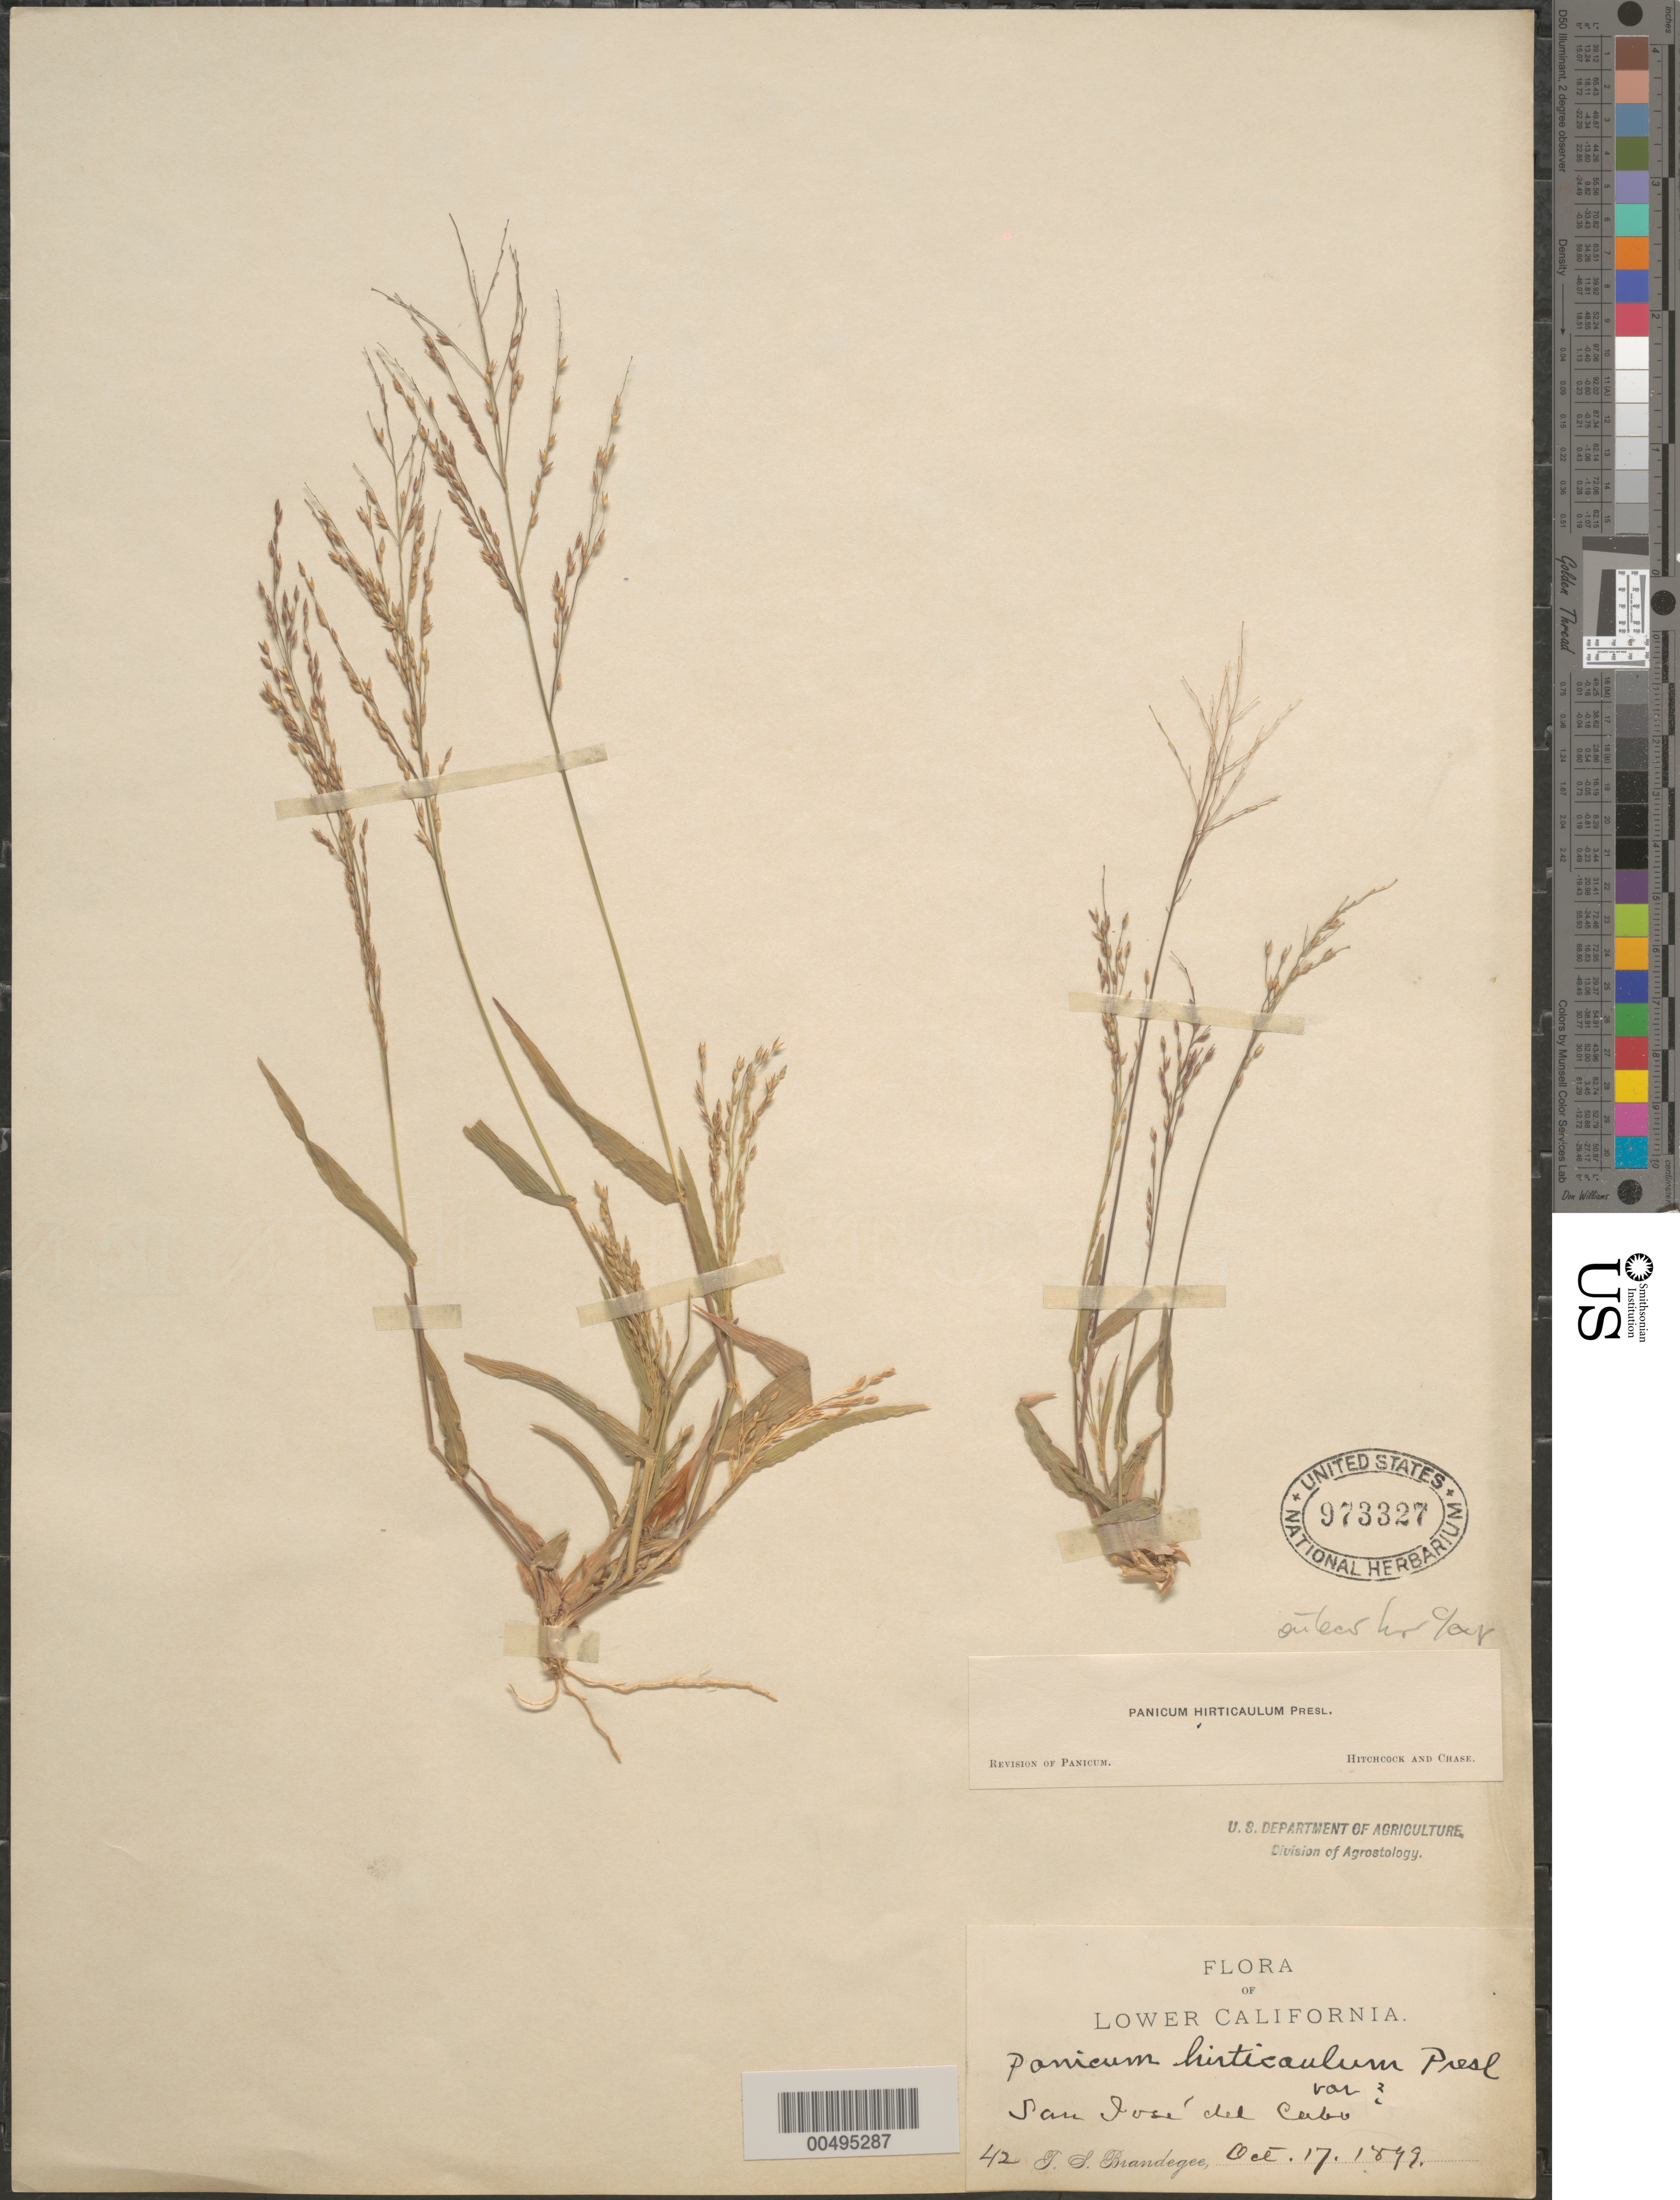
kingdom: Plantae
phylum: Tracheophyta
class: Liliopsida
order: Poales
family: Poaceae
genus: Panicum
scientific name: Panicum hirticaule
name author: J. Presl in C. Presl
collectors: T. S. Brandegee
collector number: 42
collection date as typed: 17 Oct 1899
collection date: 1899-10-17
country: Mexico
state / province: Baja California Sur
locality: San José del Cabo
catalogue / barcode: US 973327